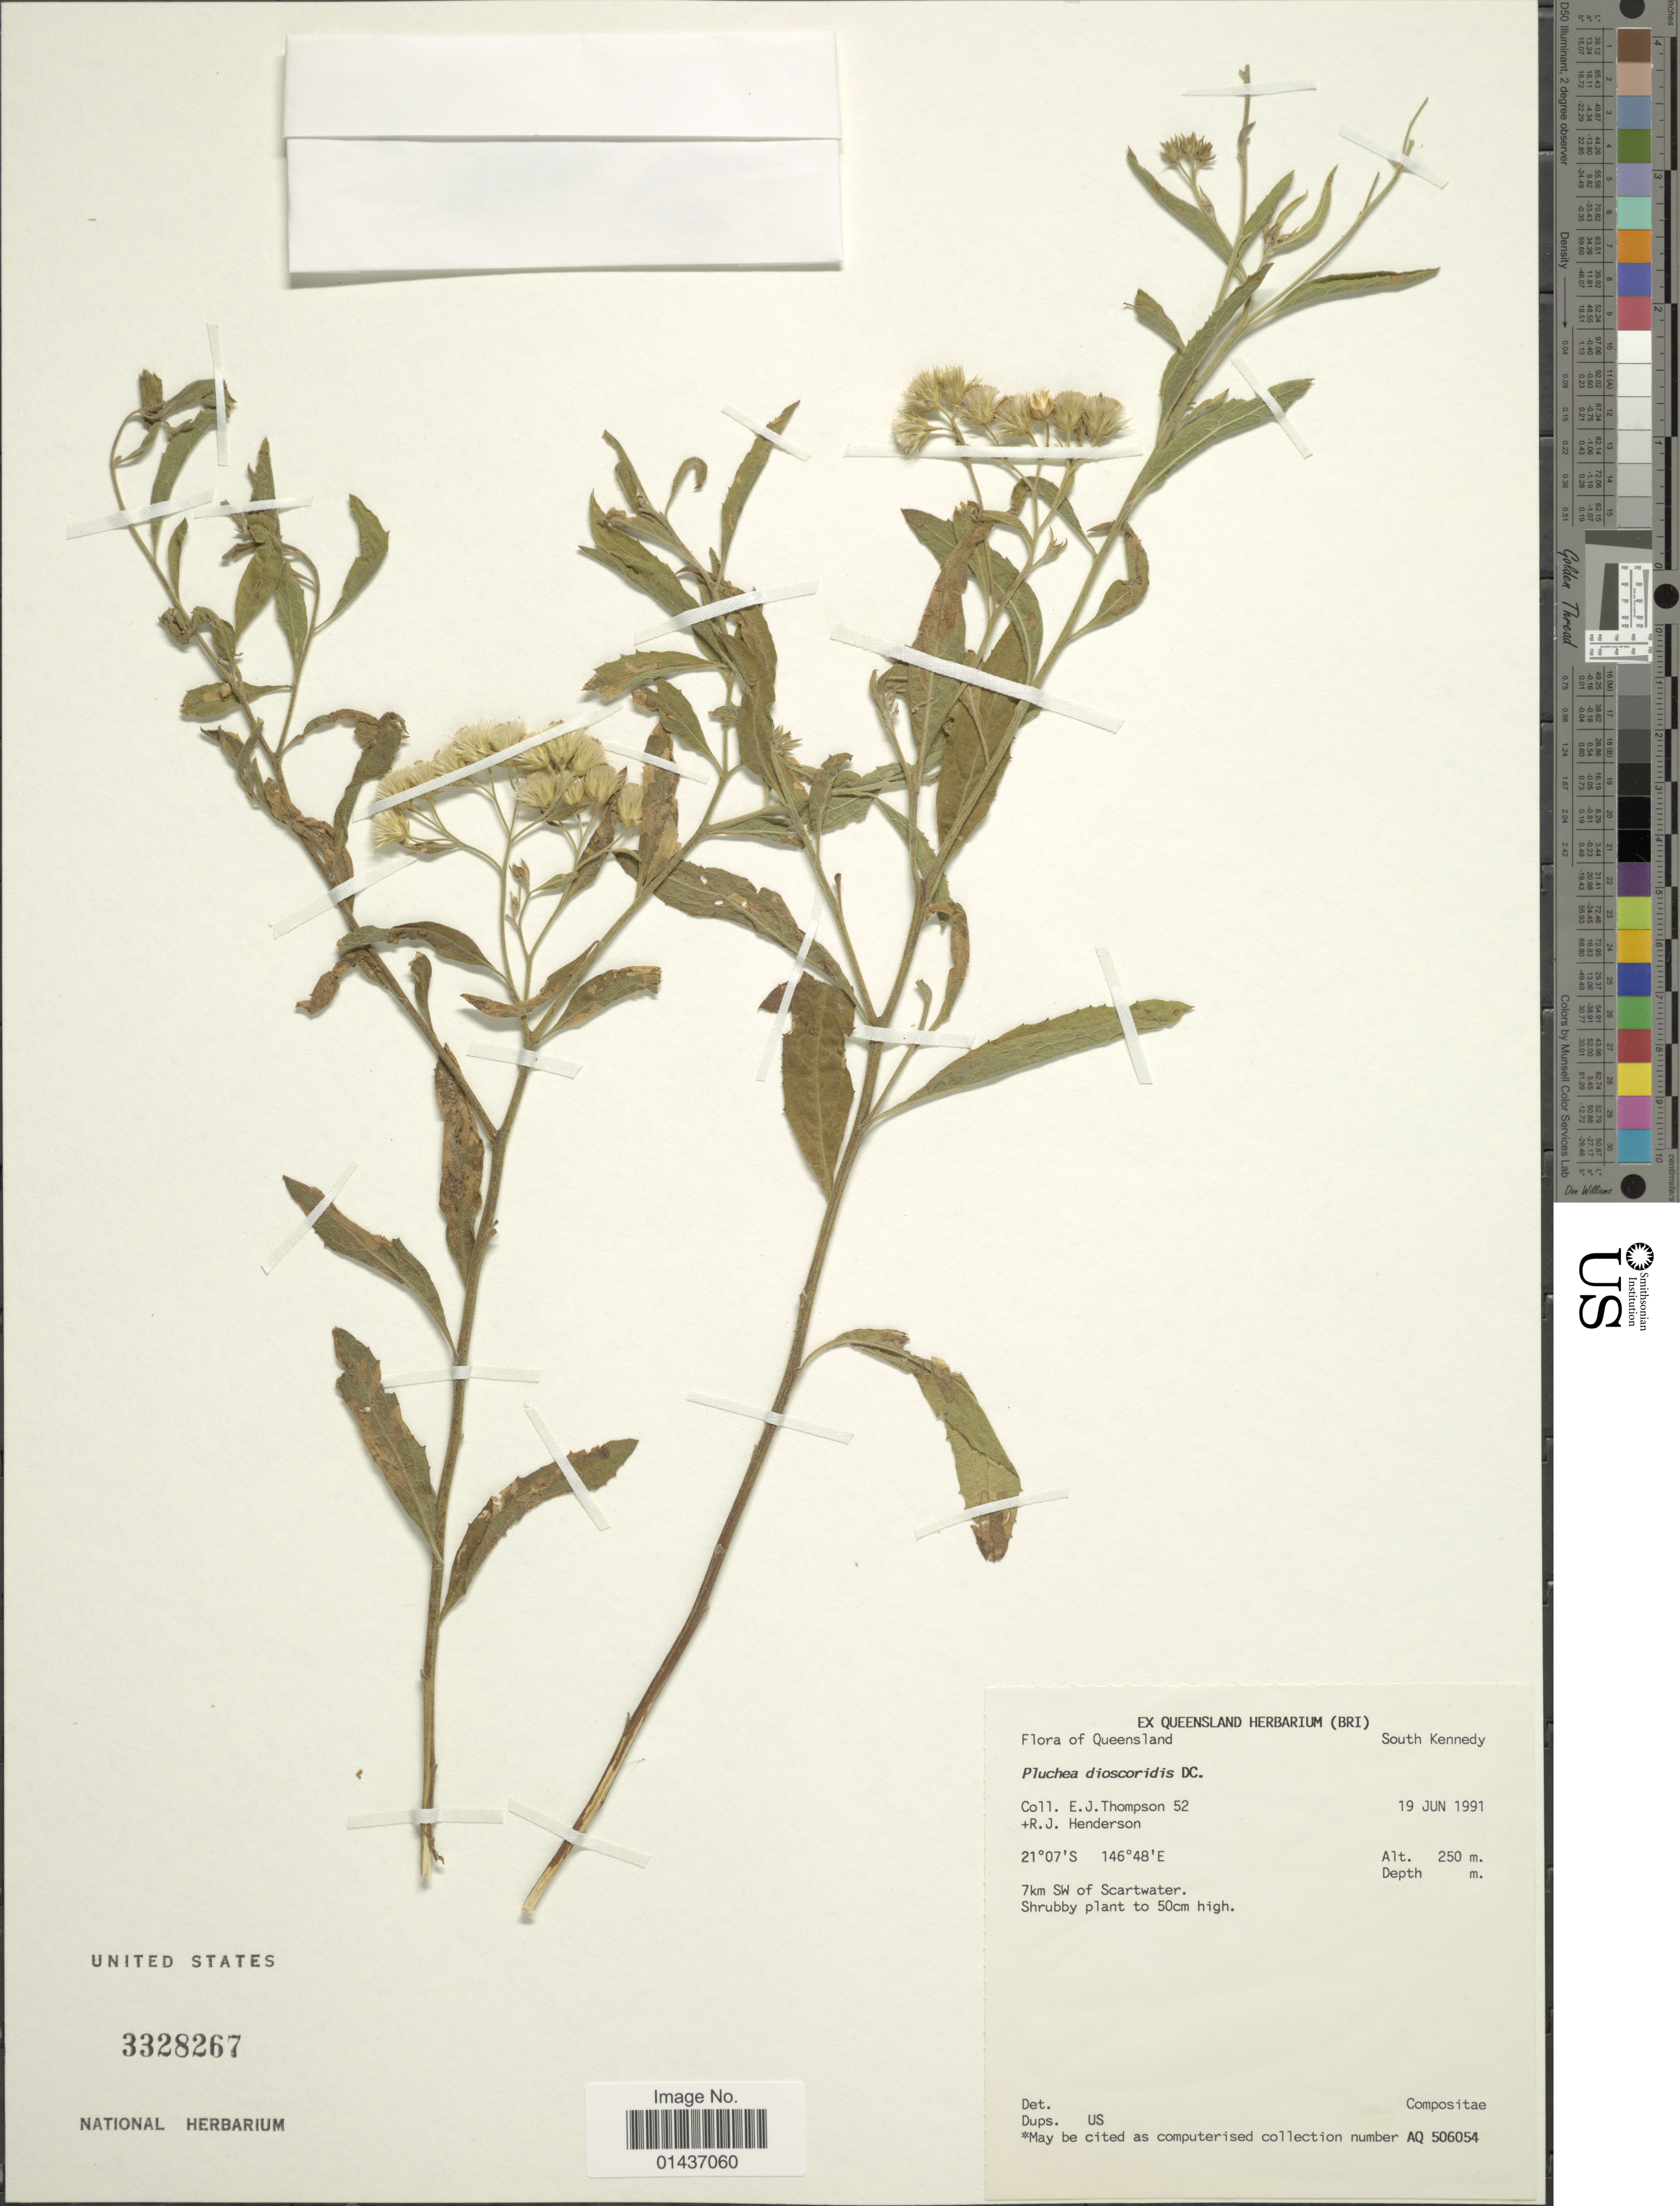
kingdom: Plantae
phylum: Tracheophyta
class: Magnoliopsida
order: Asterales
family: Asteraceae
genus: Pluchea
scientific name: Pluchea dioscoridis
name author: (L.) DC.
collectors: E. J. Thompson & R. J. F. Henderson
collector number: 52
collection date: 1991-06-19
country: Australia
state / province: Queensland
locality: South Kennedy, 7km SW of Scartwater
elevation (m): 250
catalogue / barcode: US 3328267